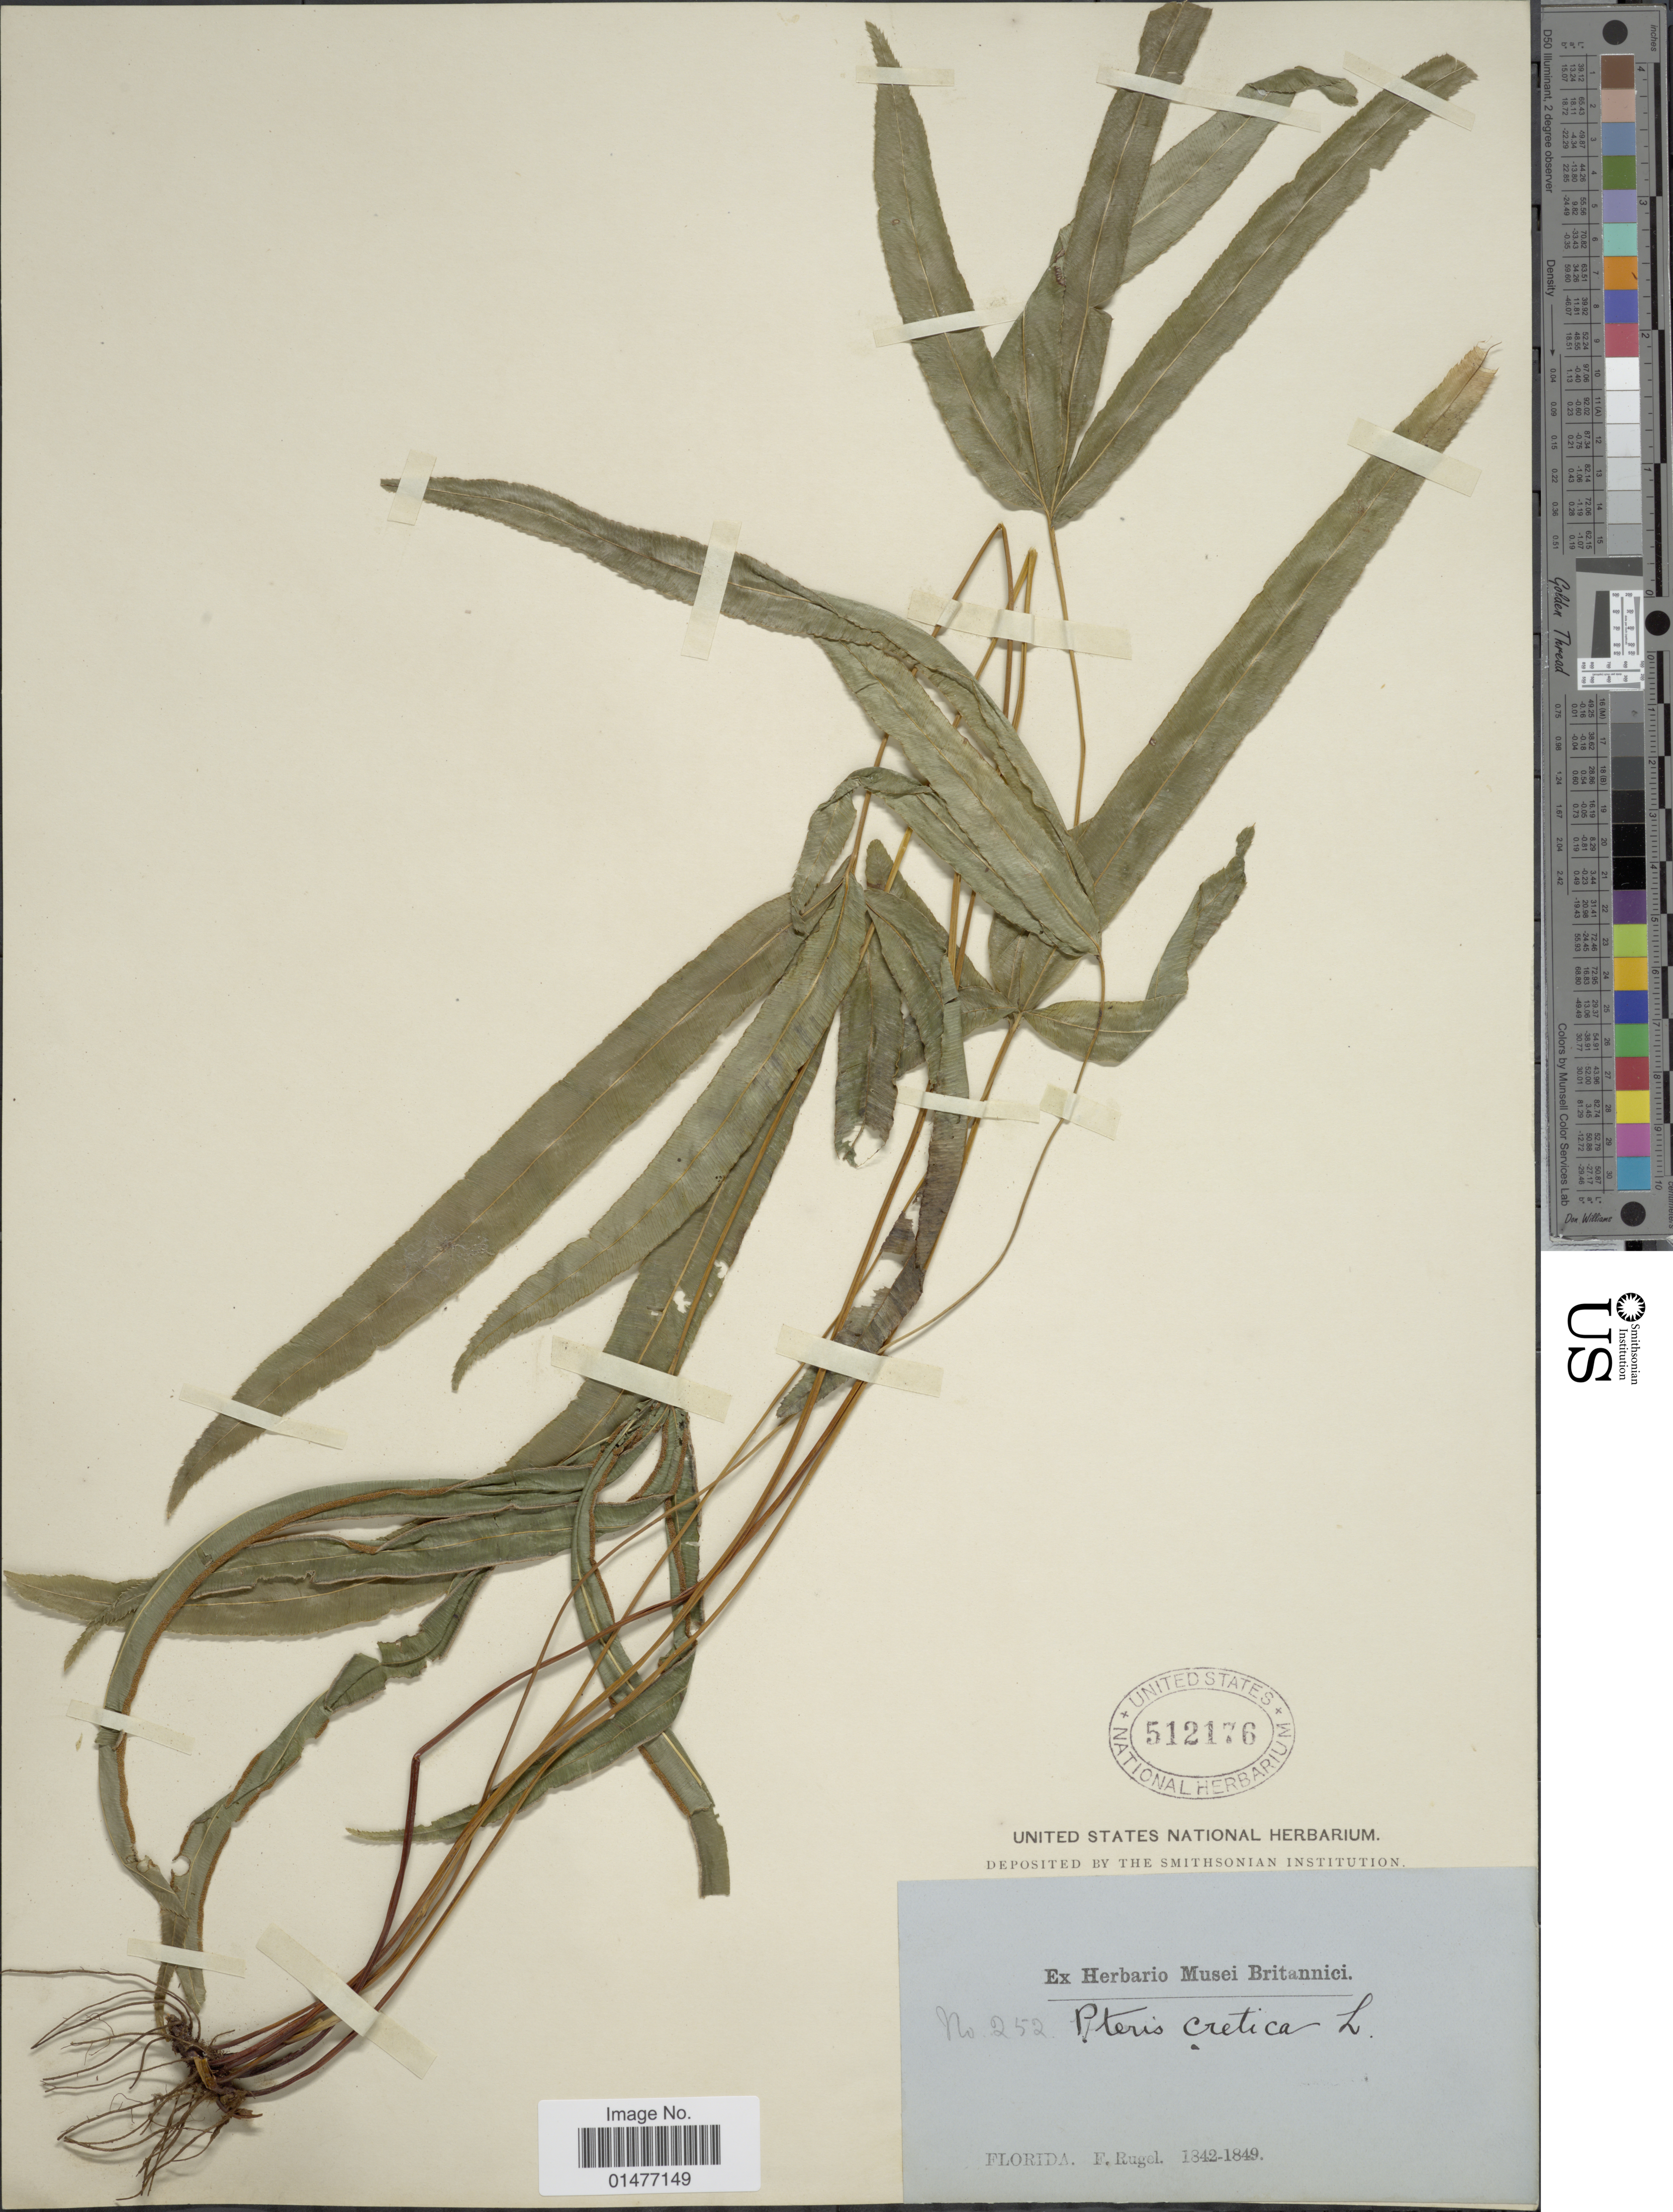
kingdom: Plantae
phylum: Tracheophyta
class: Polypodiopsida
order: Polypodiales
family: Pteridaceae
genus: Pteris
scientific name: Pteris cretica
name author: L.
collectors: F. Rugel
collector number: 252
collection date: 1842/1849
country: United States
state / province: Florida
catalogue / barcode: US 512176